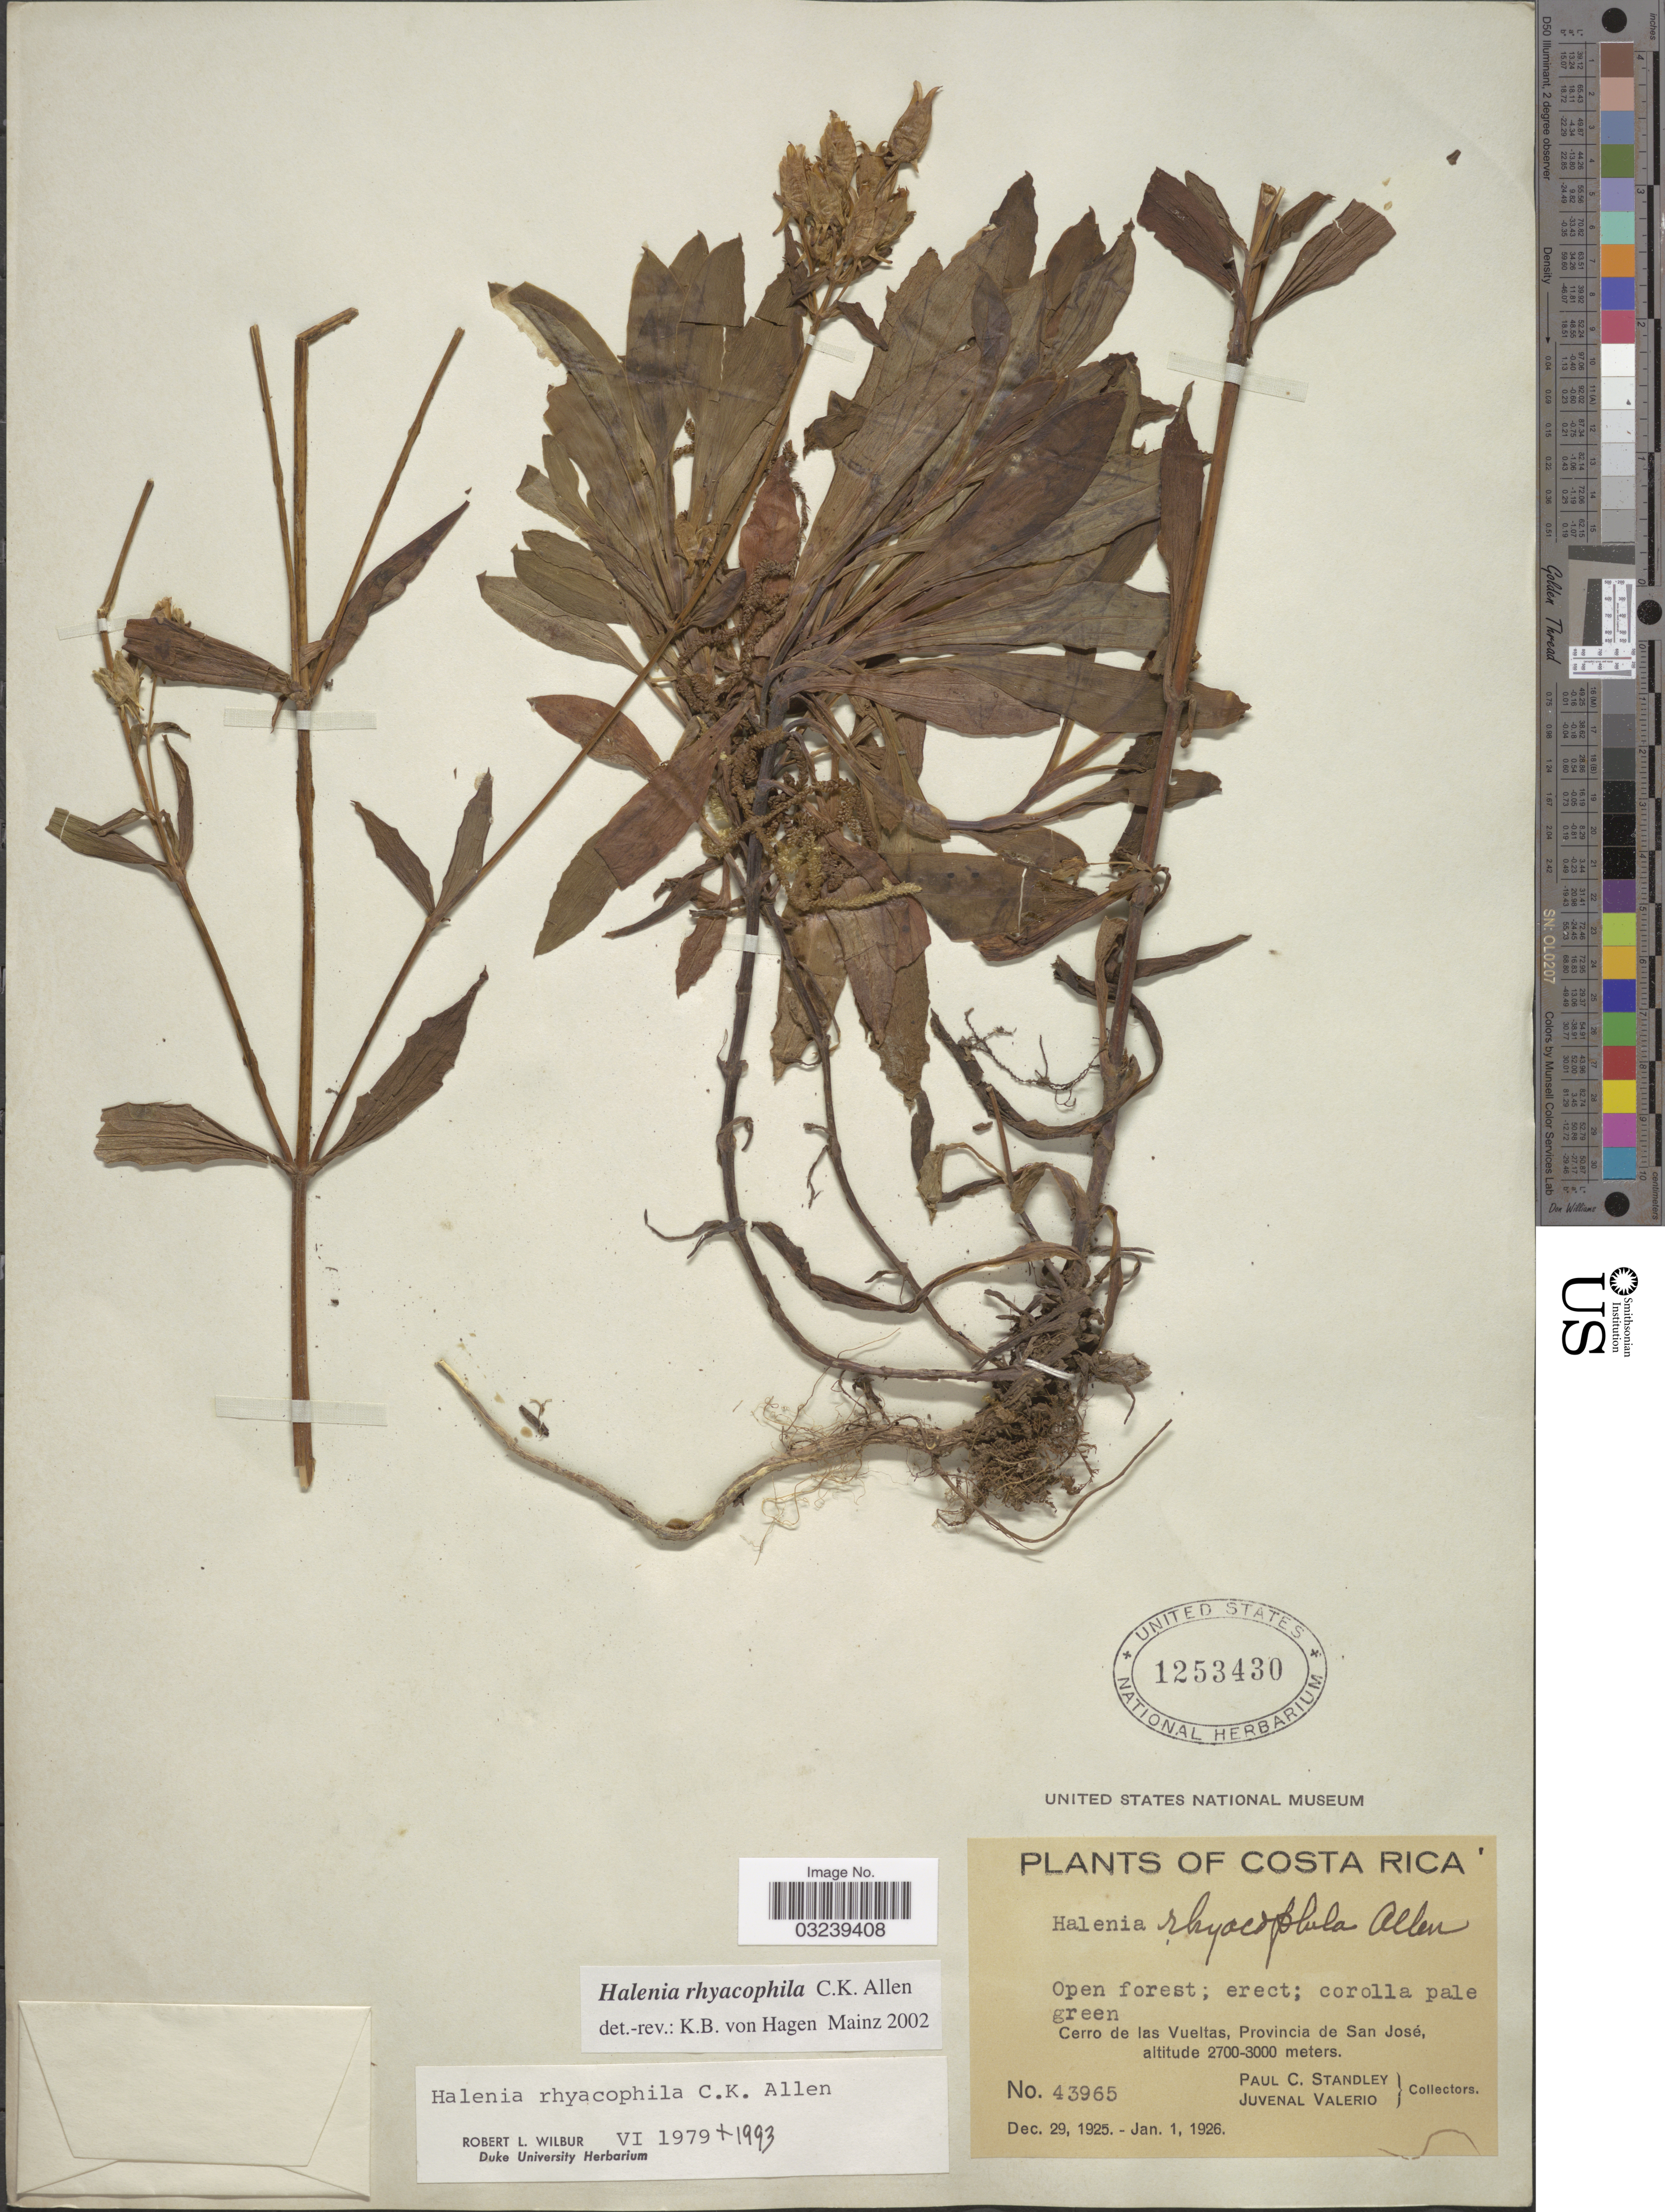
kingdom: Plantae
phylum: Tracheophyta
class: Magnoliopsida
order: Gentianales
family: Gentianaceae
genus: Halenia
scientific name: Halenia rhyacophila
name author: C.K. Allen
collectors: P. C. Standley & J. Valerio R.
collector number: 43965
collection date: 1925-12-29/1926-01-01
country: Costa Rica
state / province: San José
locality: Cerro de las Vueltas.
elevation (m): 2700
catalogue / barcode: US 1253430